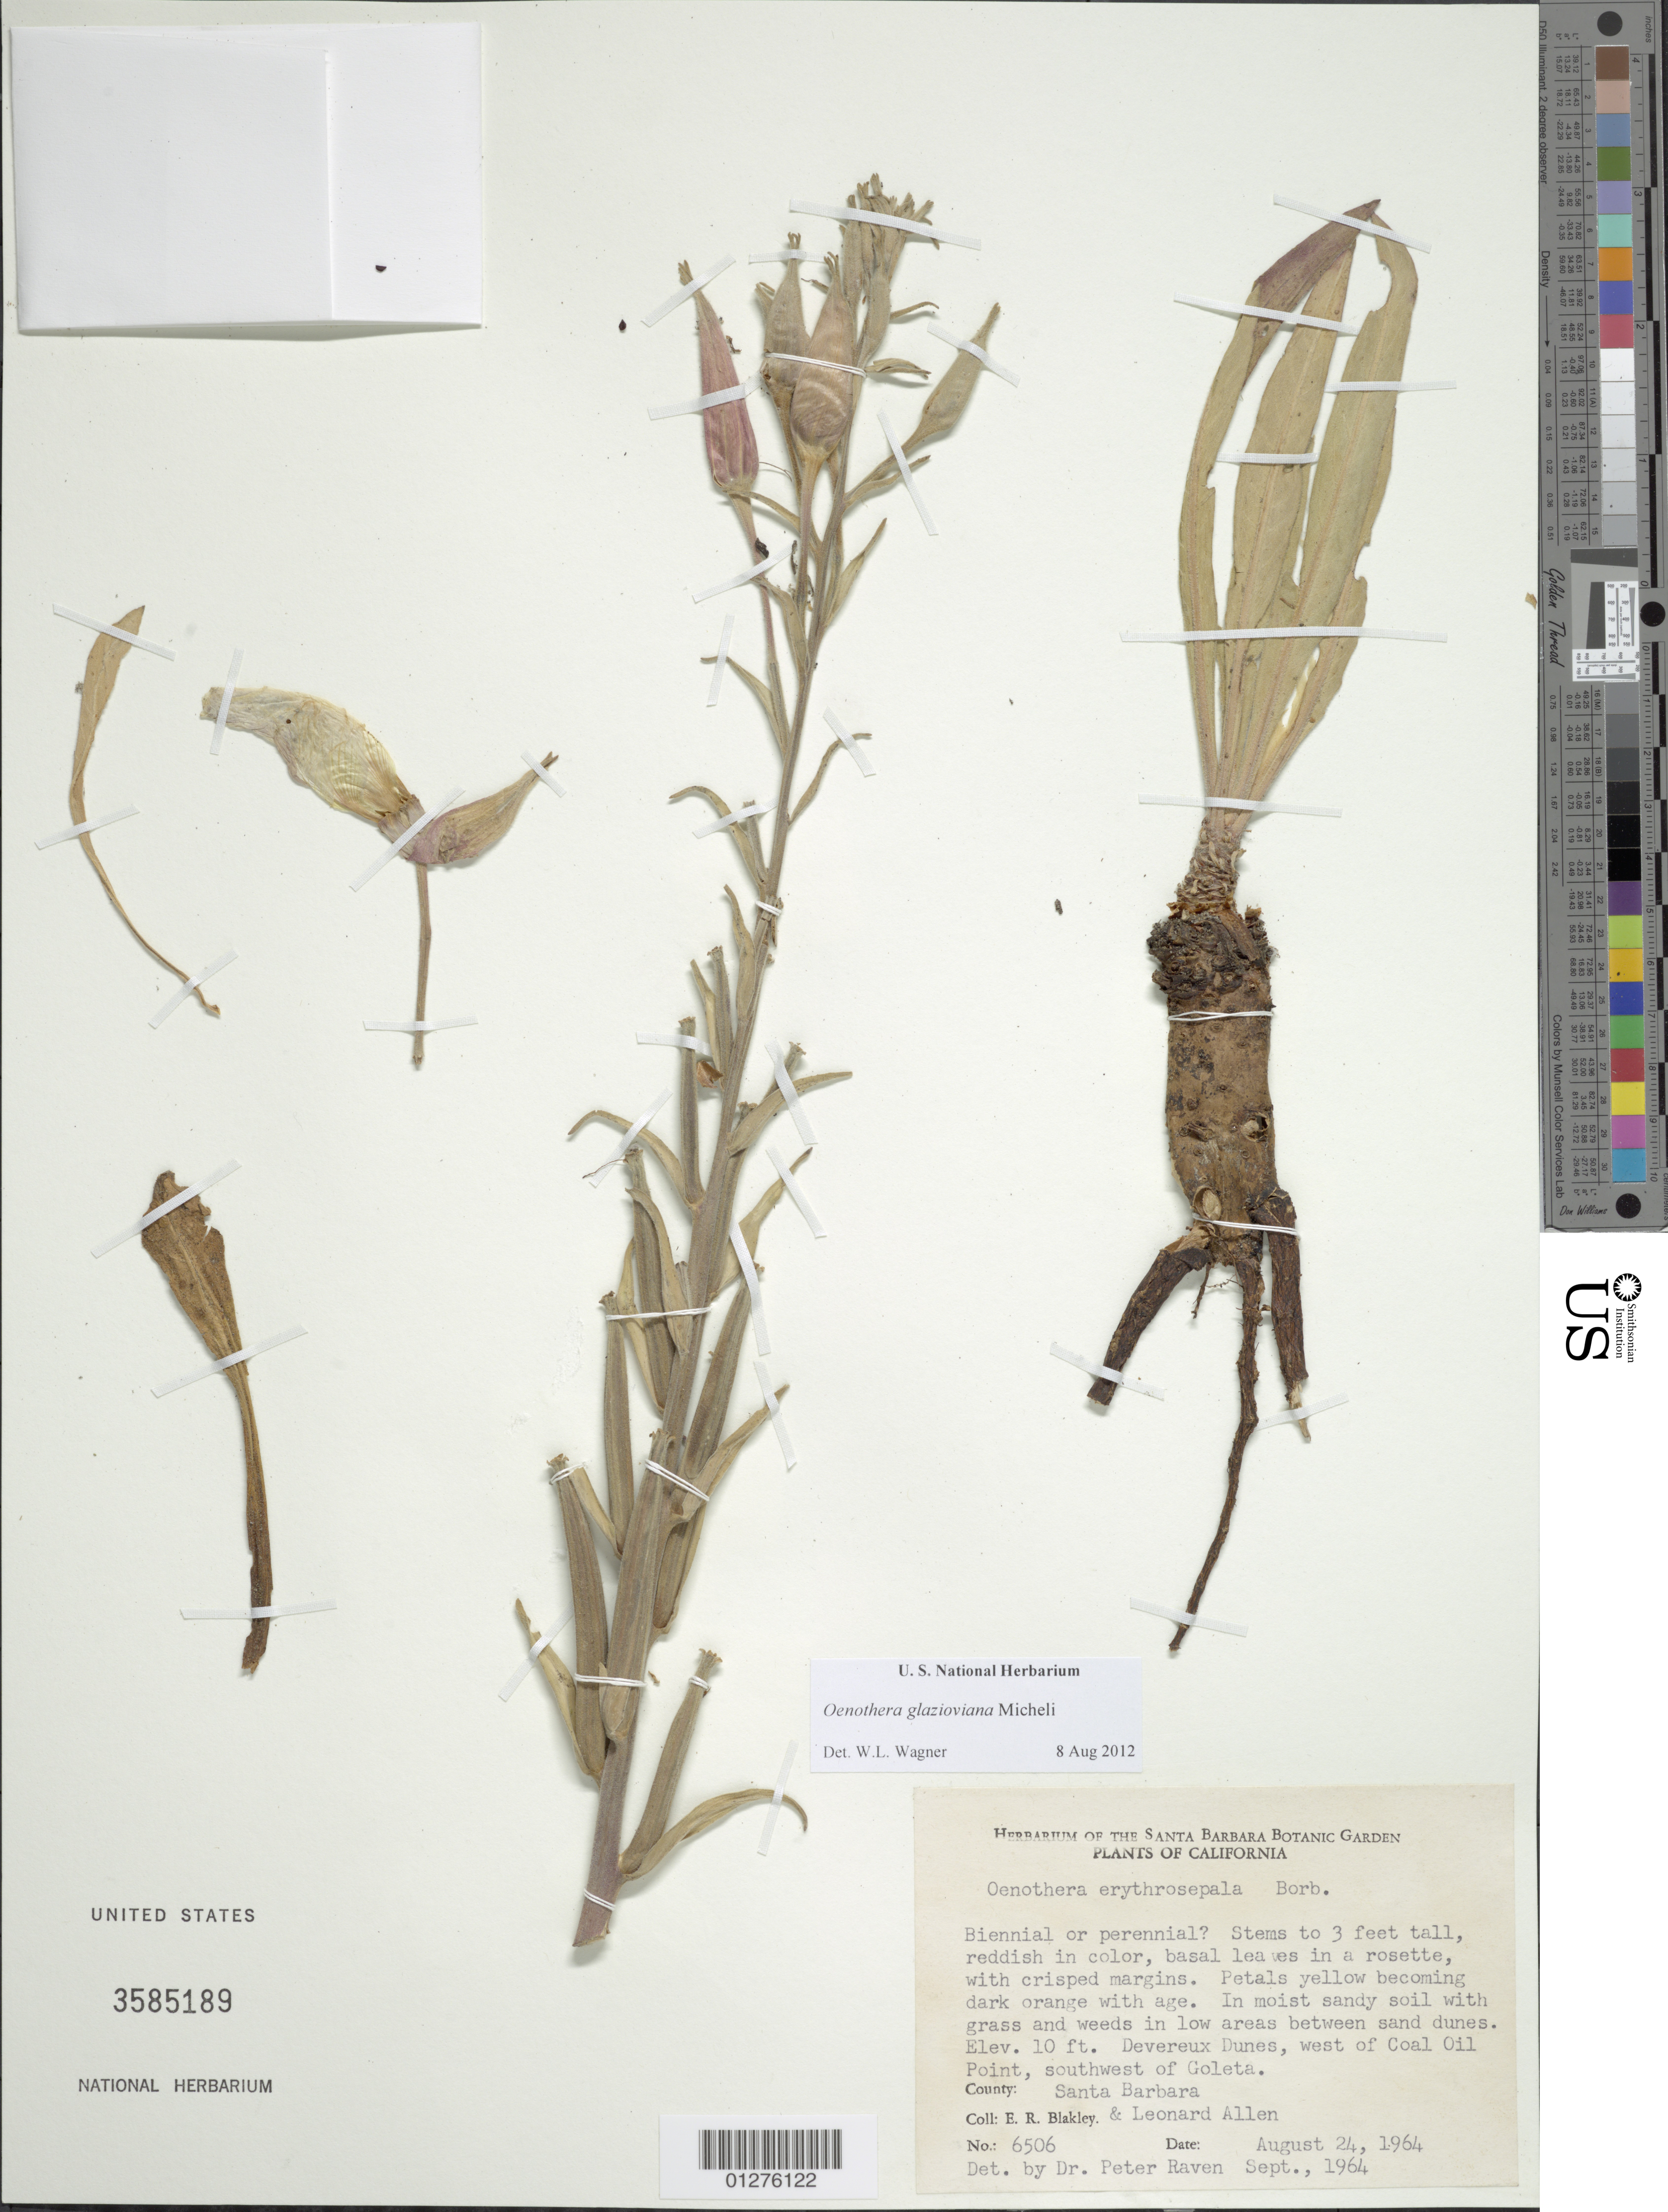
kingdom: Plantae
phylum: Tracheophyta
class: Magnoliopsida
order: Myrtales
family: Onagraceae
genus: Oenothera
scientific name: Oenothera glazioviana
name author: Micheli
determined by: Wagner, W. L., (BOT), Smithsonian Institution - National Museum of Natural History (UNITED STATES)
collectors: E. R. Blakley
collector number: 6506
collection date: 1964-08-24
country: United States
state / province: California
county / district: Santa Barbara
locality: Devereux Dunes, west of Coal Oil Point, southwest of Goleta.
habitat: In moist sandy soil.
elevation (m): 3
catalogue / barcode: US 3585189